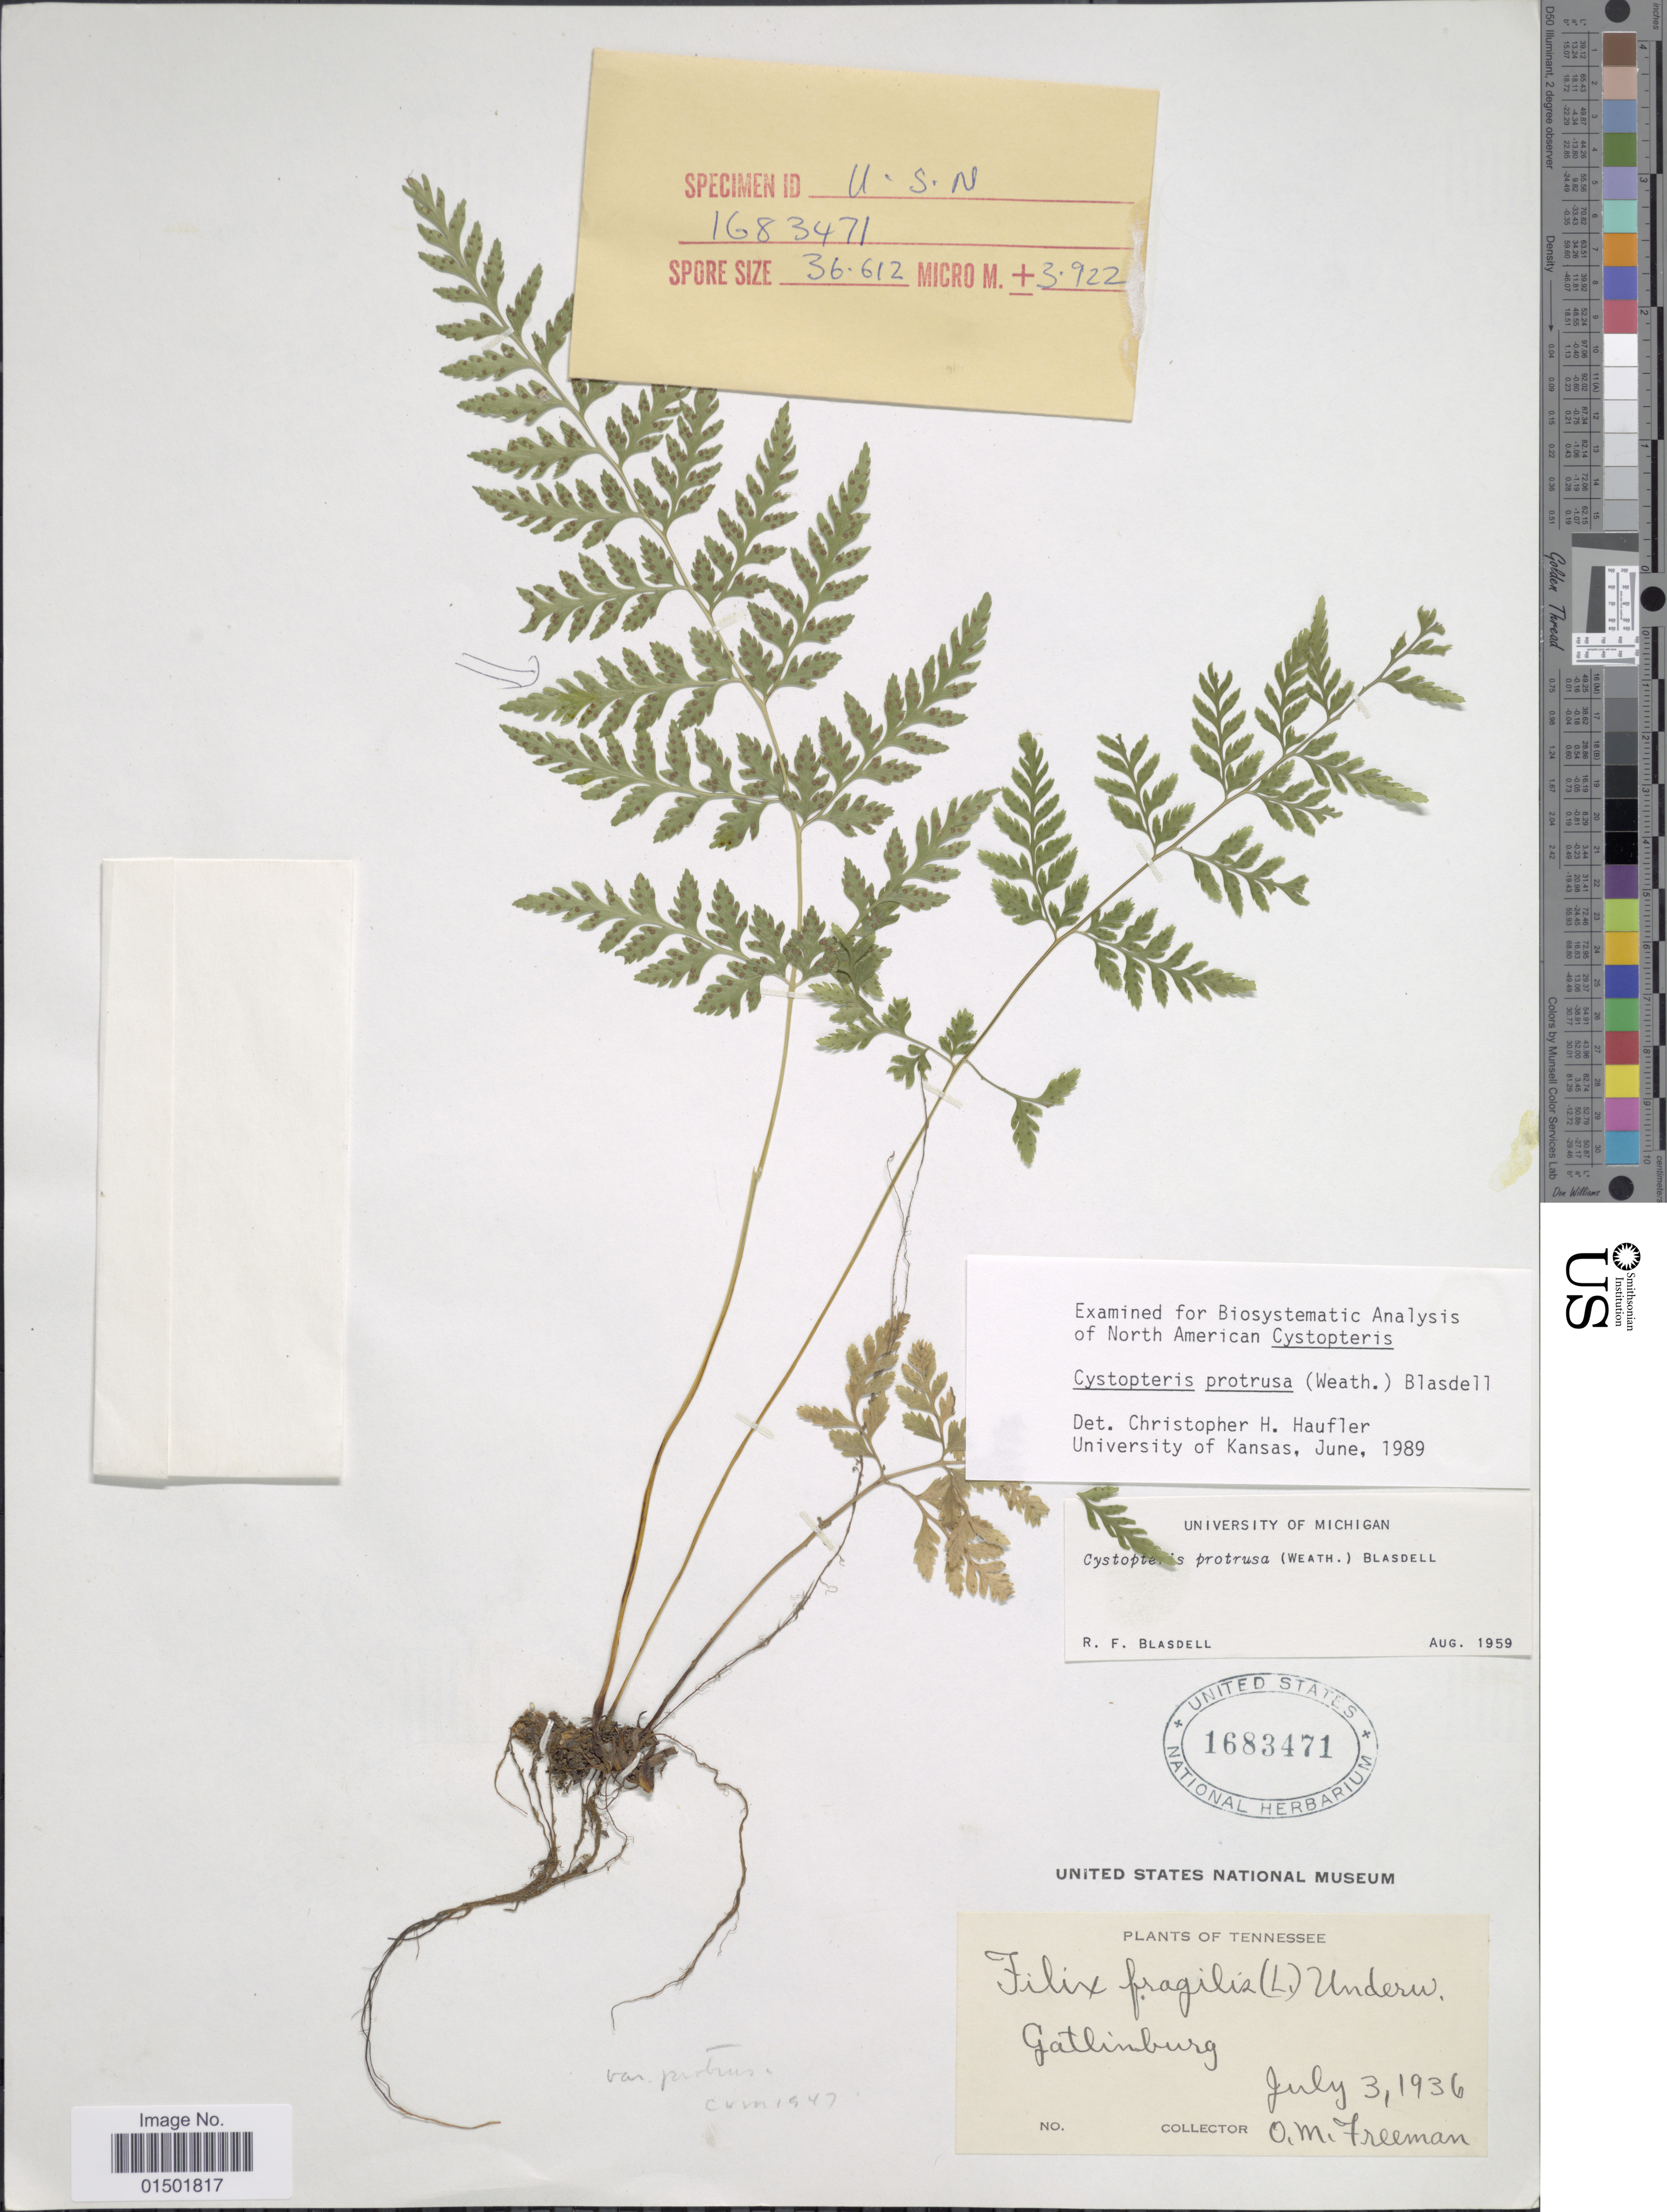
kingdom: Plantae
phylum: Tracheophyta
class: Polypodiopsida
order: Polypodiales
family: Cystopteridaceae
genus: Cystopteris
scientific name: Cystopteris protrusa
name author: (Weath.) Blasdell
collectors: O. Freeman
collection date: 1936-07-03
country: United States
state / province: Tennessee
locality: Gatlinburg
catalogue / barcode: US 1683471